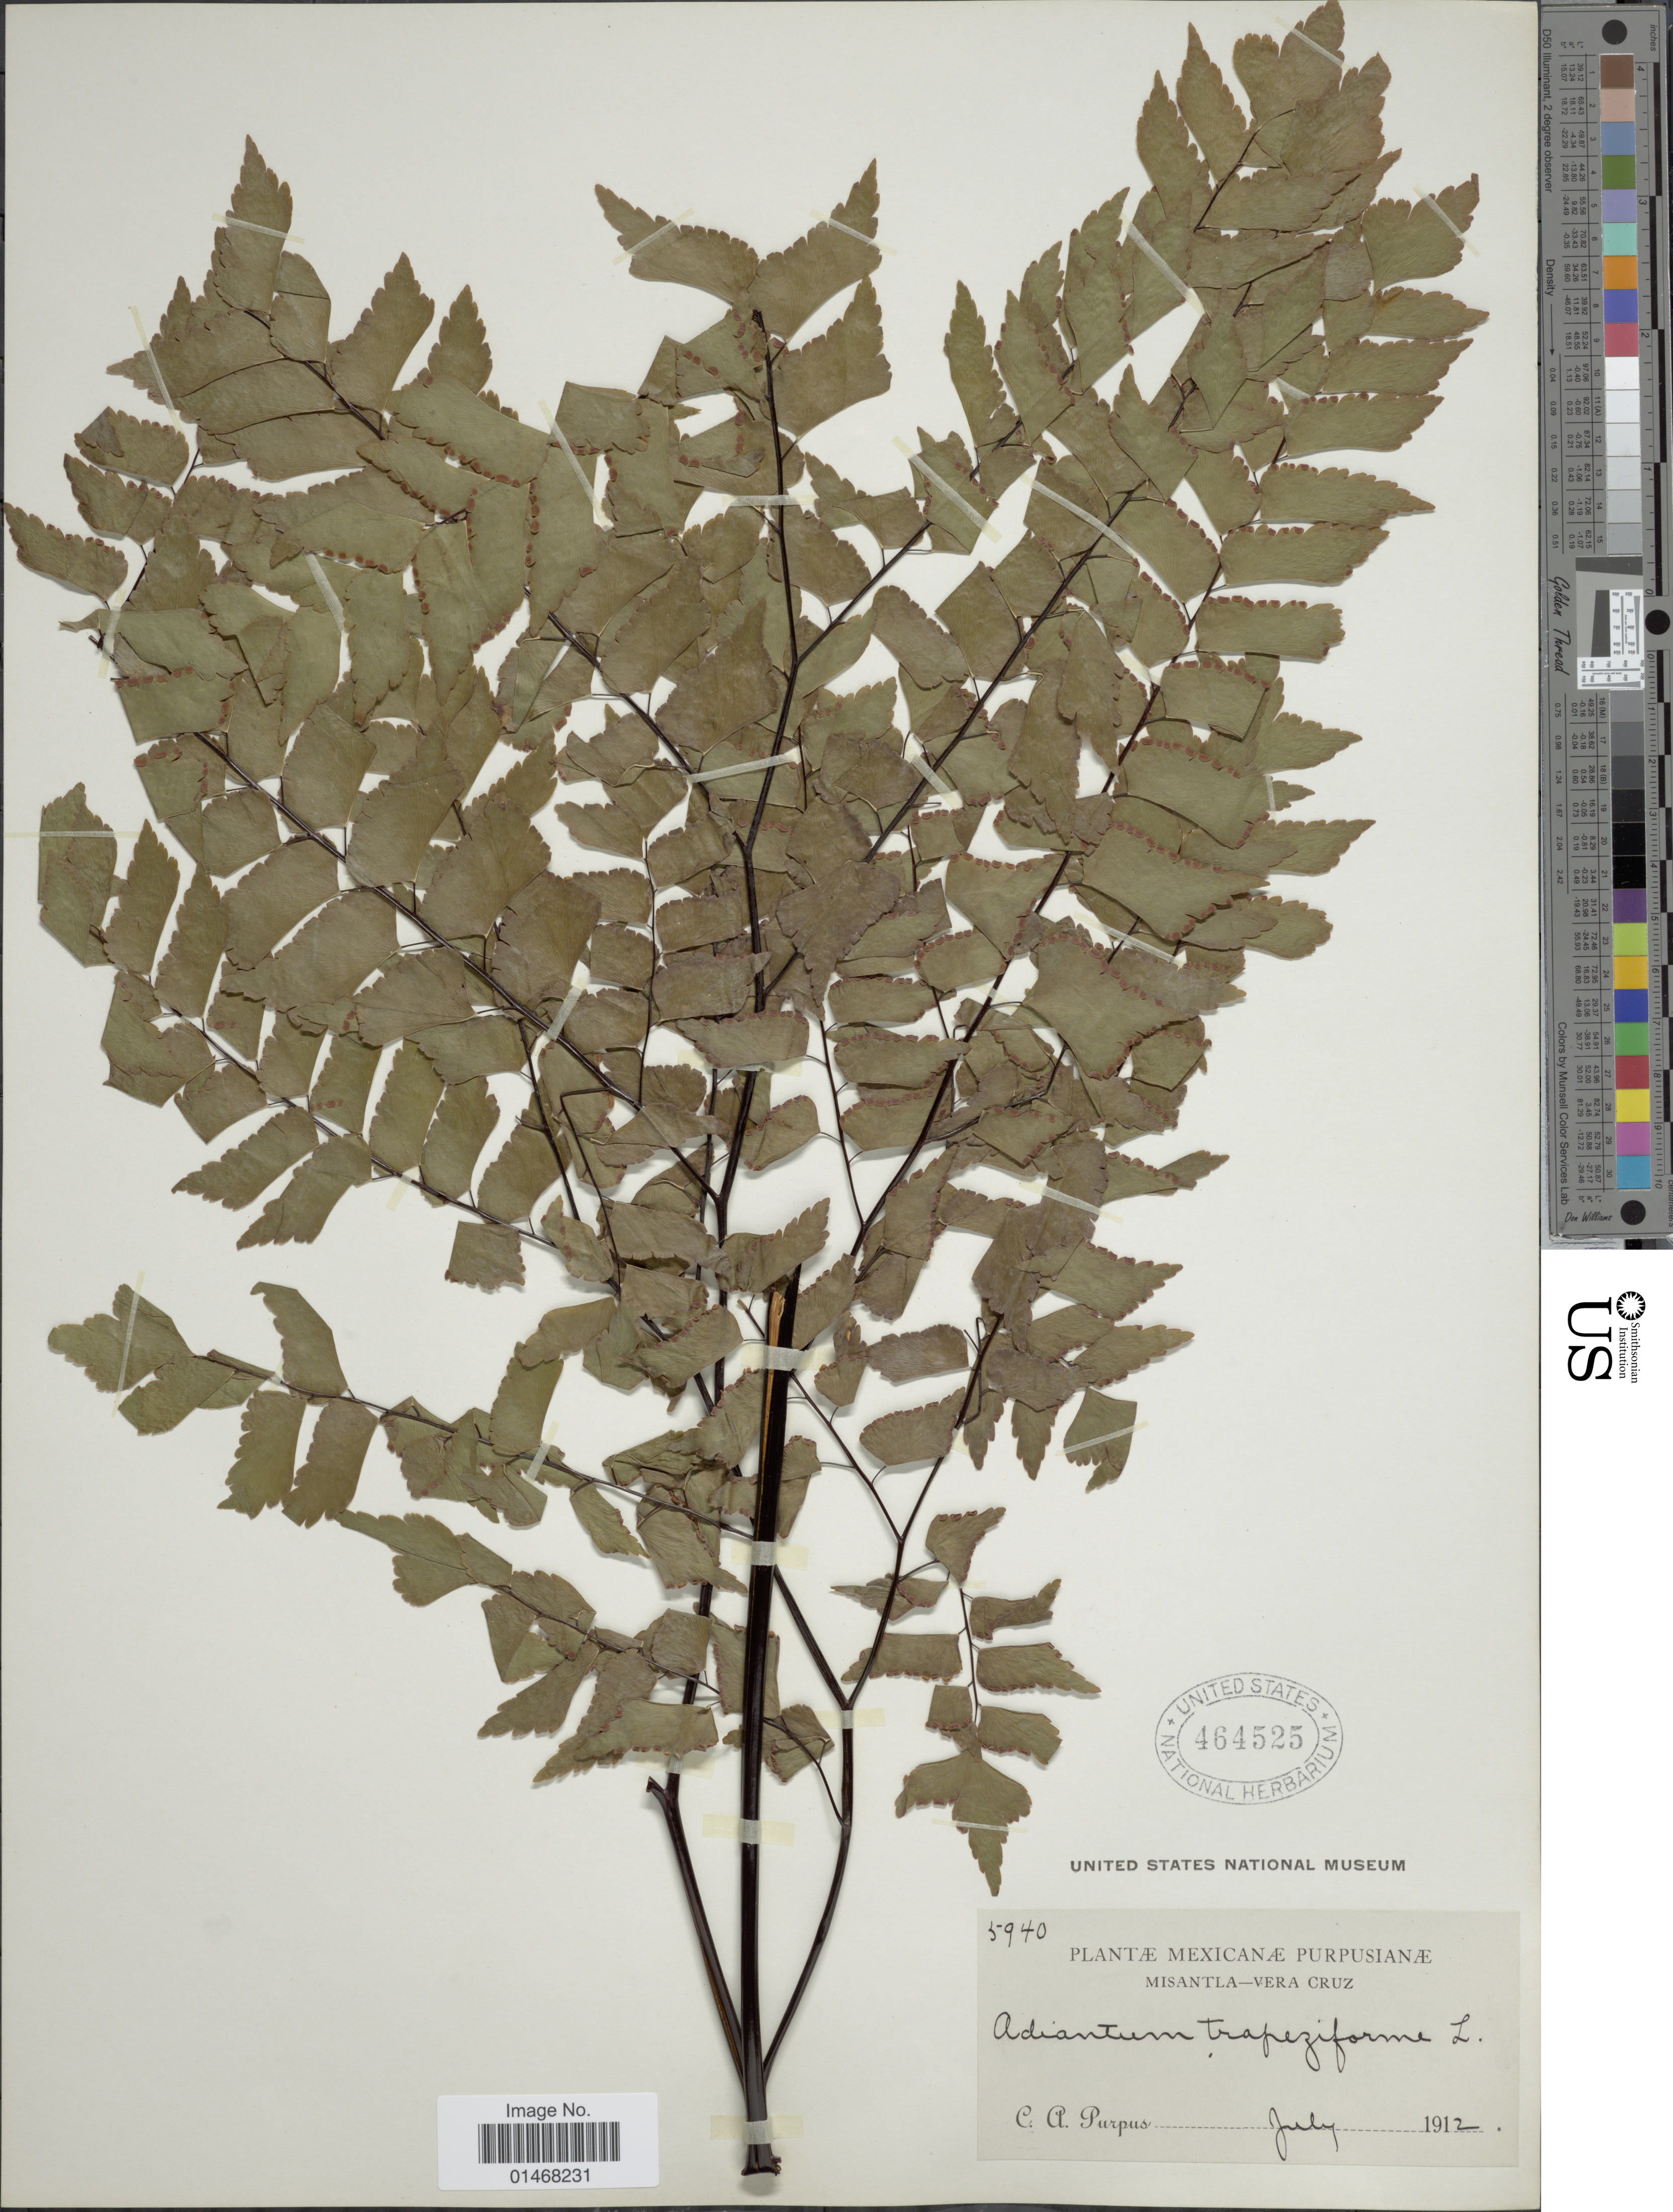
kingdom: Plantae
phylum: Tracheophyta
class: Polypodiopsida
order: Polypodiales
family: Pteridaceae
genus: Adiantum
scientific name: Adiantum trapeziforme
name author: L.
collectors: C. A. Purpus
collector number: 5940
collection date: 1912-07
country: Mexico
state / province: Veracruz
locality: Misantla-Vera Cruz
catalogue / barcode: US 464525